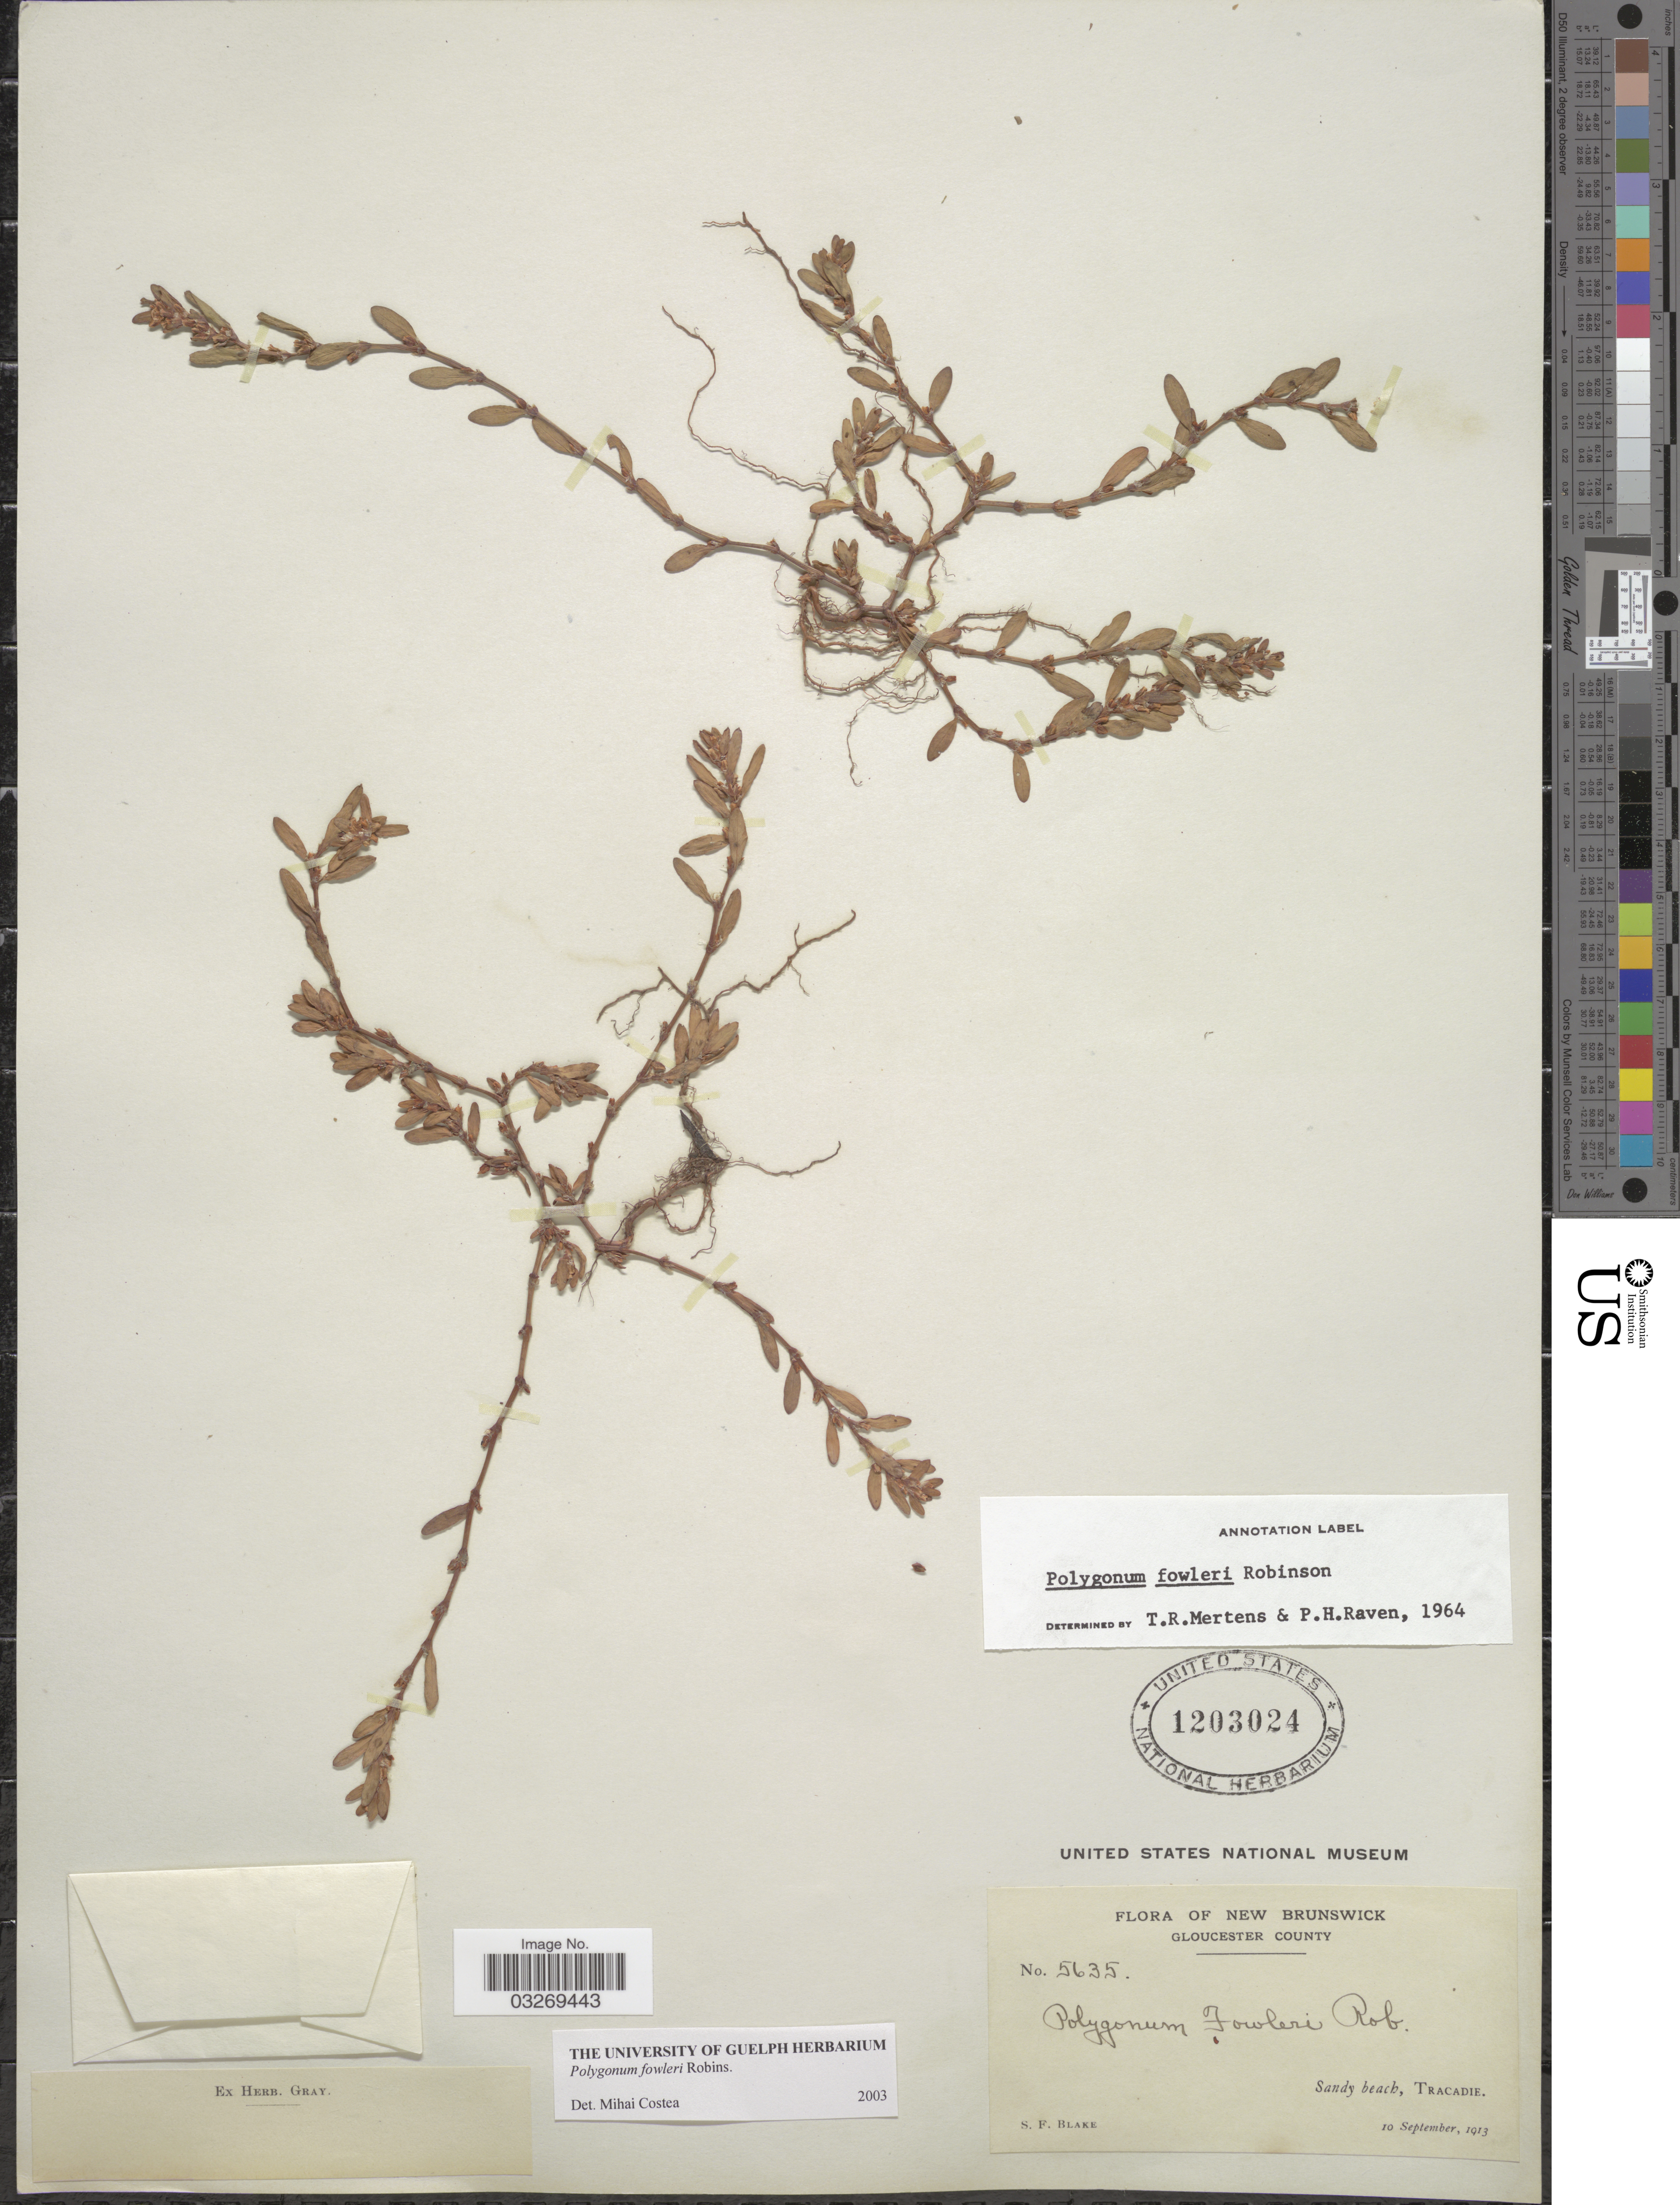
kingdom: Plantae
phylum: Tracheophyta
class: Magnoliopsida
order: Caryophyllales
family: Polygonaceae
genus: Polygonum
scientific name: Polygonum fowleri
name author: B.L. Rob.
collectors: S. Blake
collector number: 5635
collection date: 1913-09-10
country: Canada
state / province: New Brunswick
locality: Gloucester County, Sandy beach, Tracadie.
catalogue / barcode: US 1203024